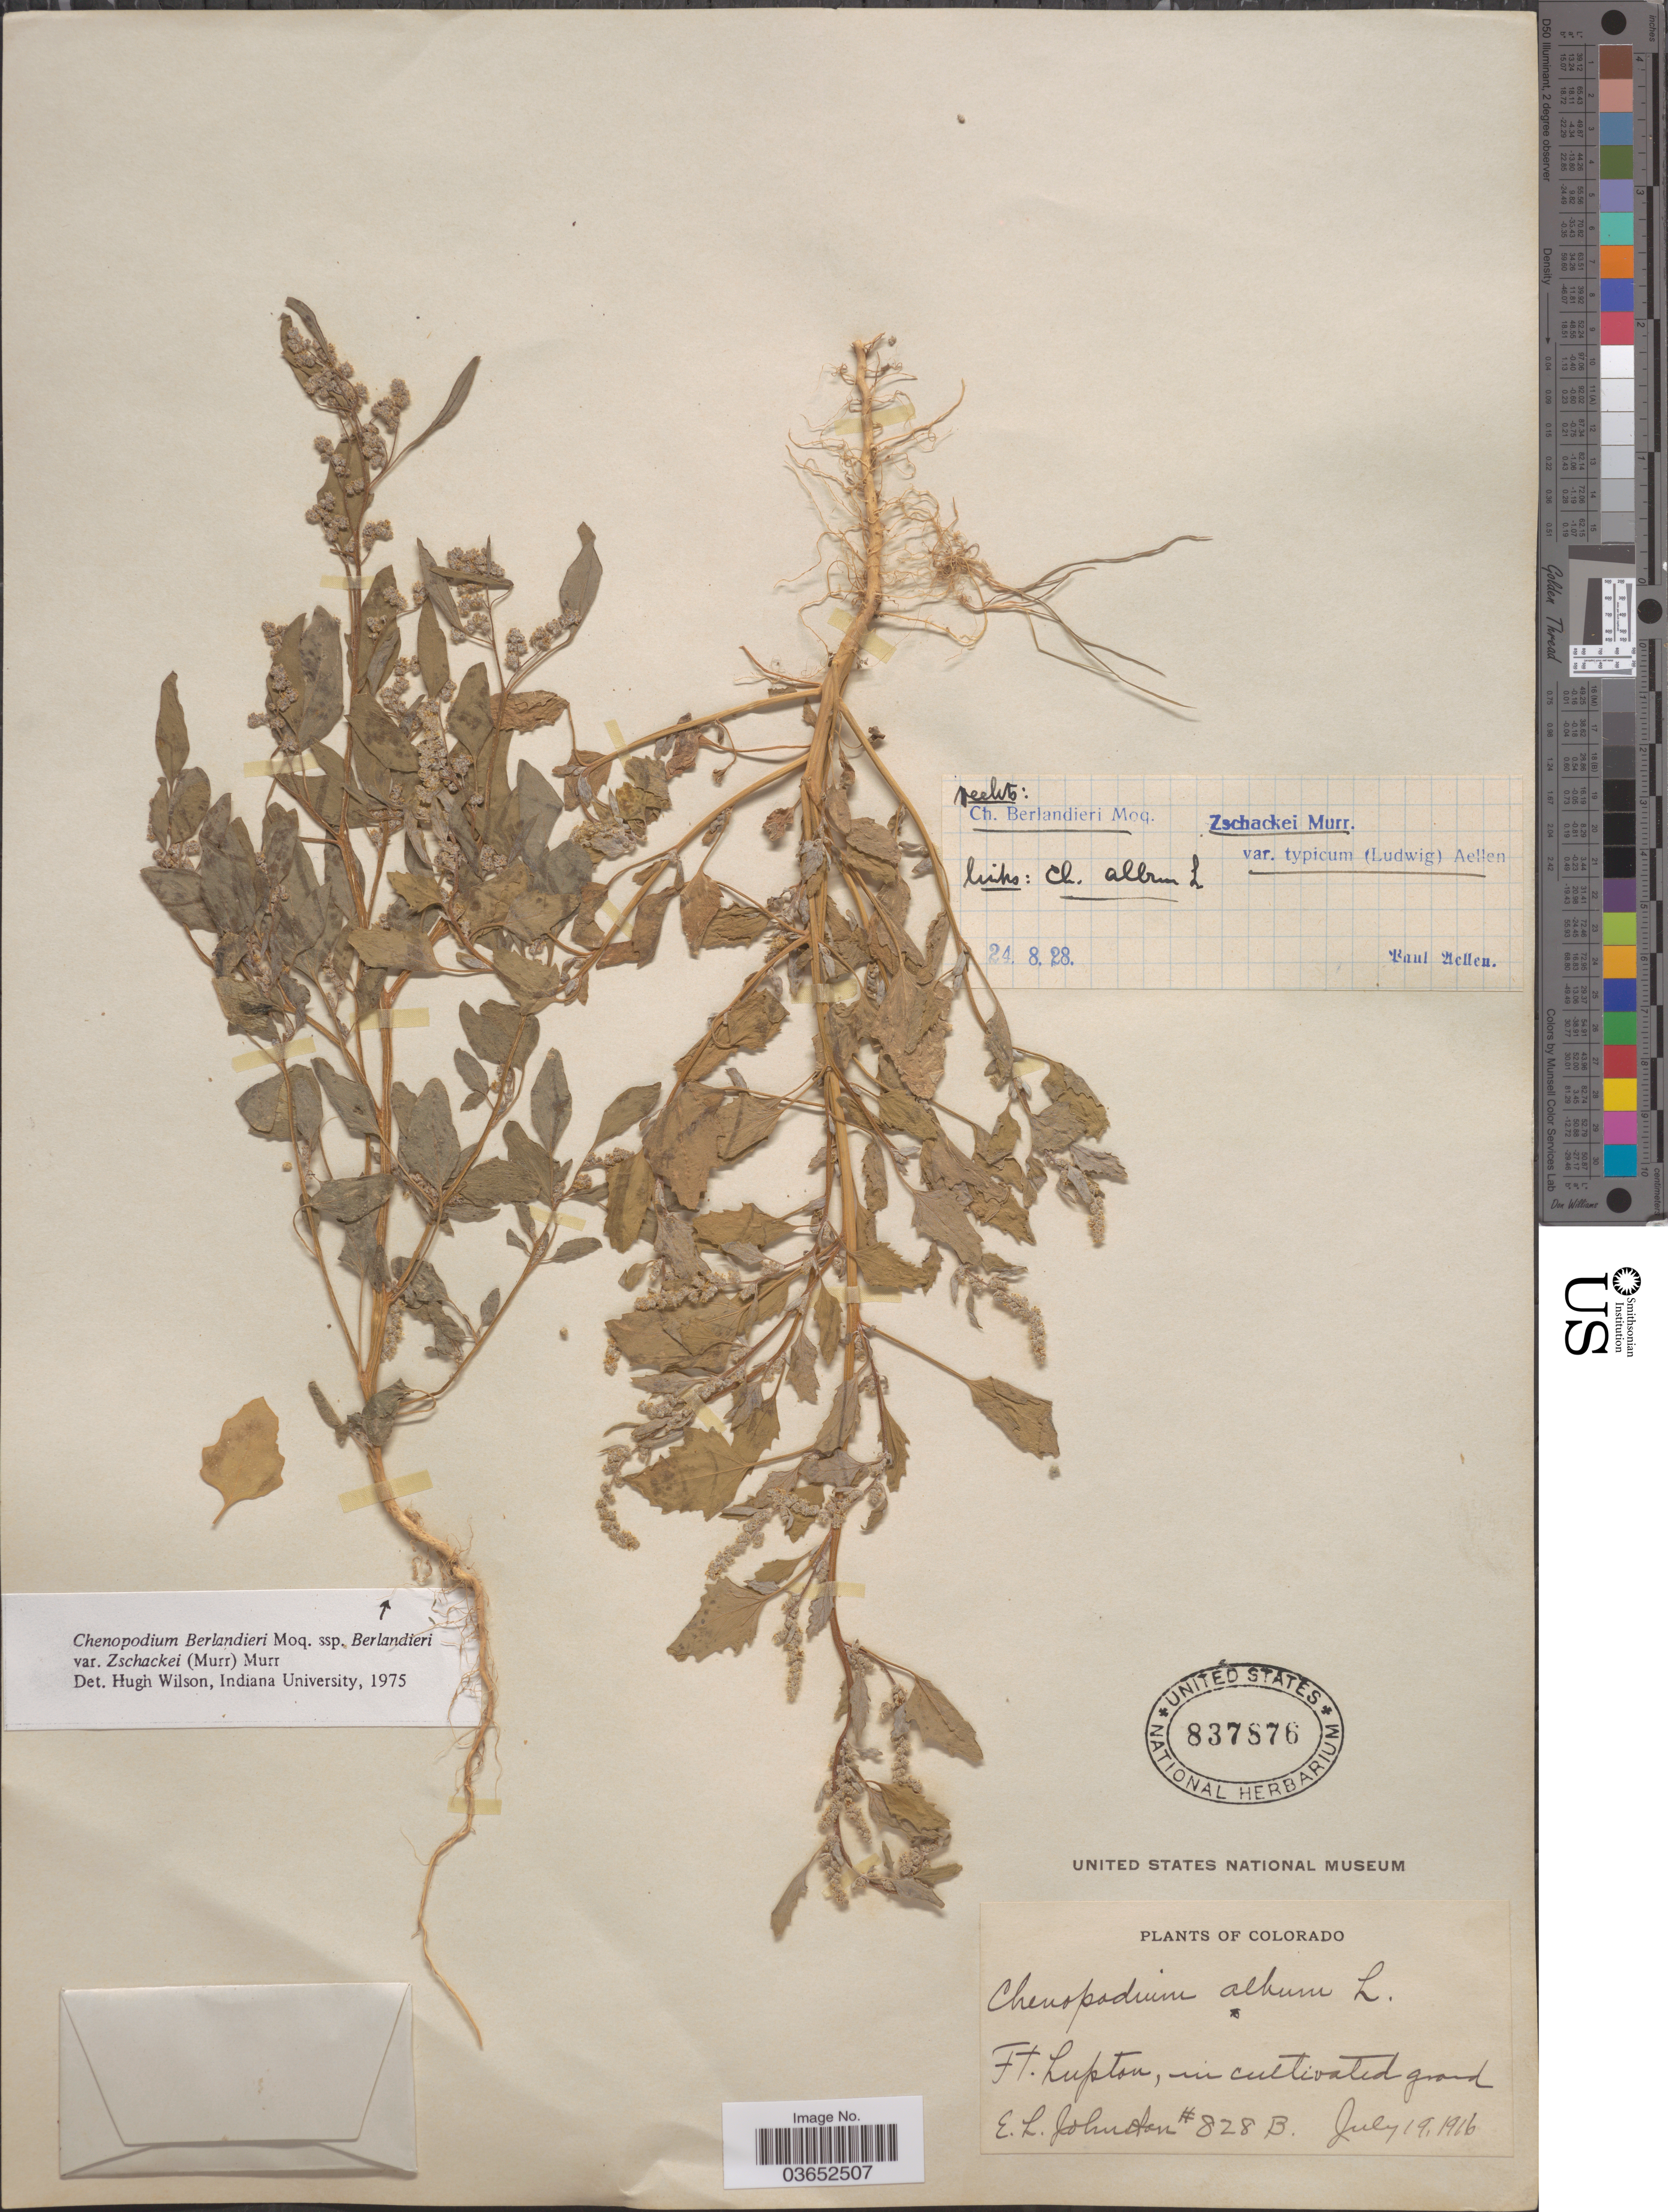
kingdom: Plantae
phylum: Tracheophyta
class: Magnoliopsida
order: Caryophyllales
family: Amaranthaceae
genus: Chenopodium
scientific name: Chenopodium berlandieri var. zschackei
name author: (Murr.) Murr.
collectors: E. L. Johnston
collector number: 828B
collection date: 1916-07-19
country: United States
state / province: Colorado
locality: Ft. Lupton, in cultivated ground.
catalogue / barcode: US 837876